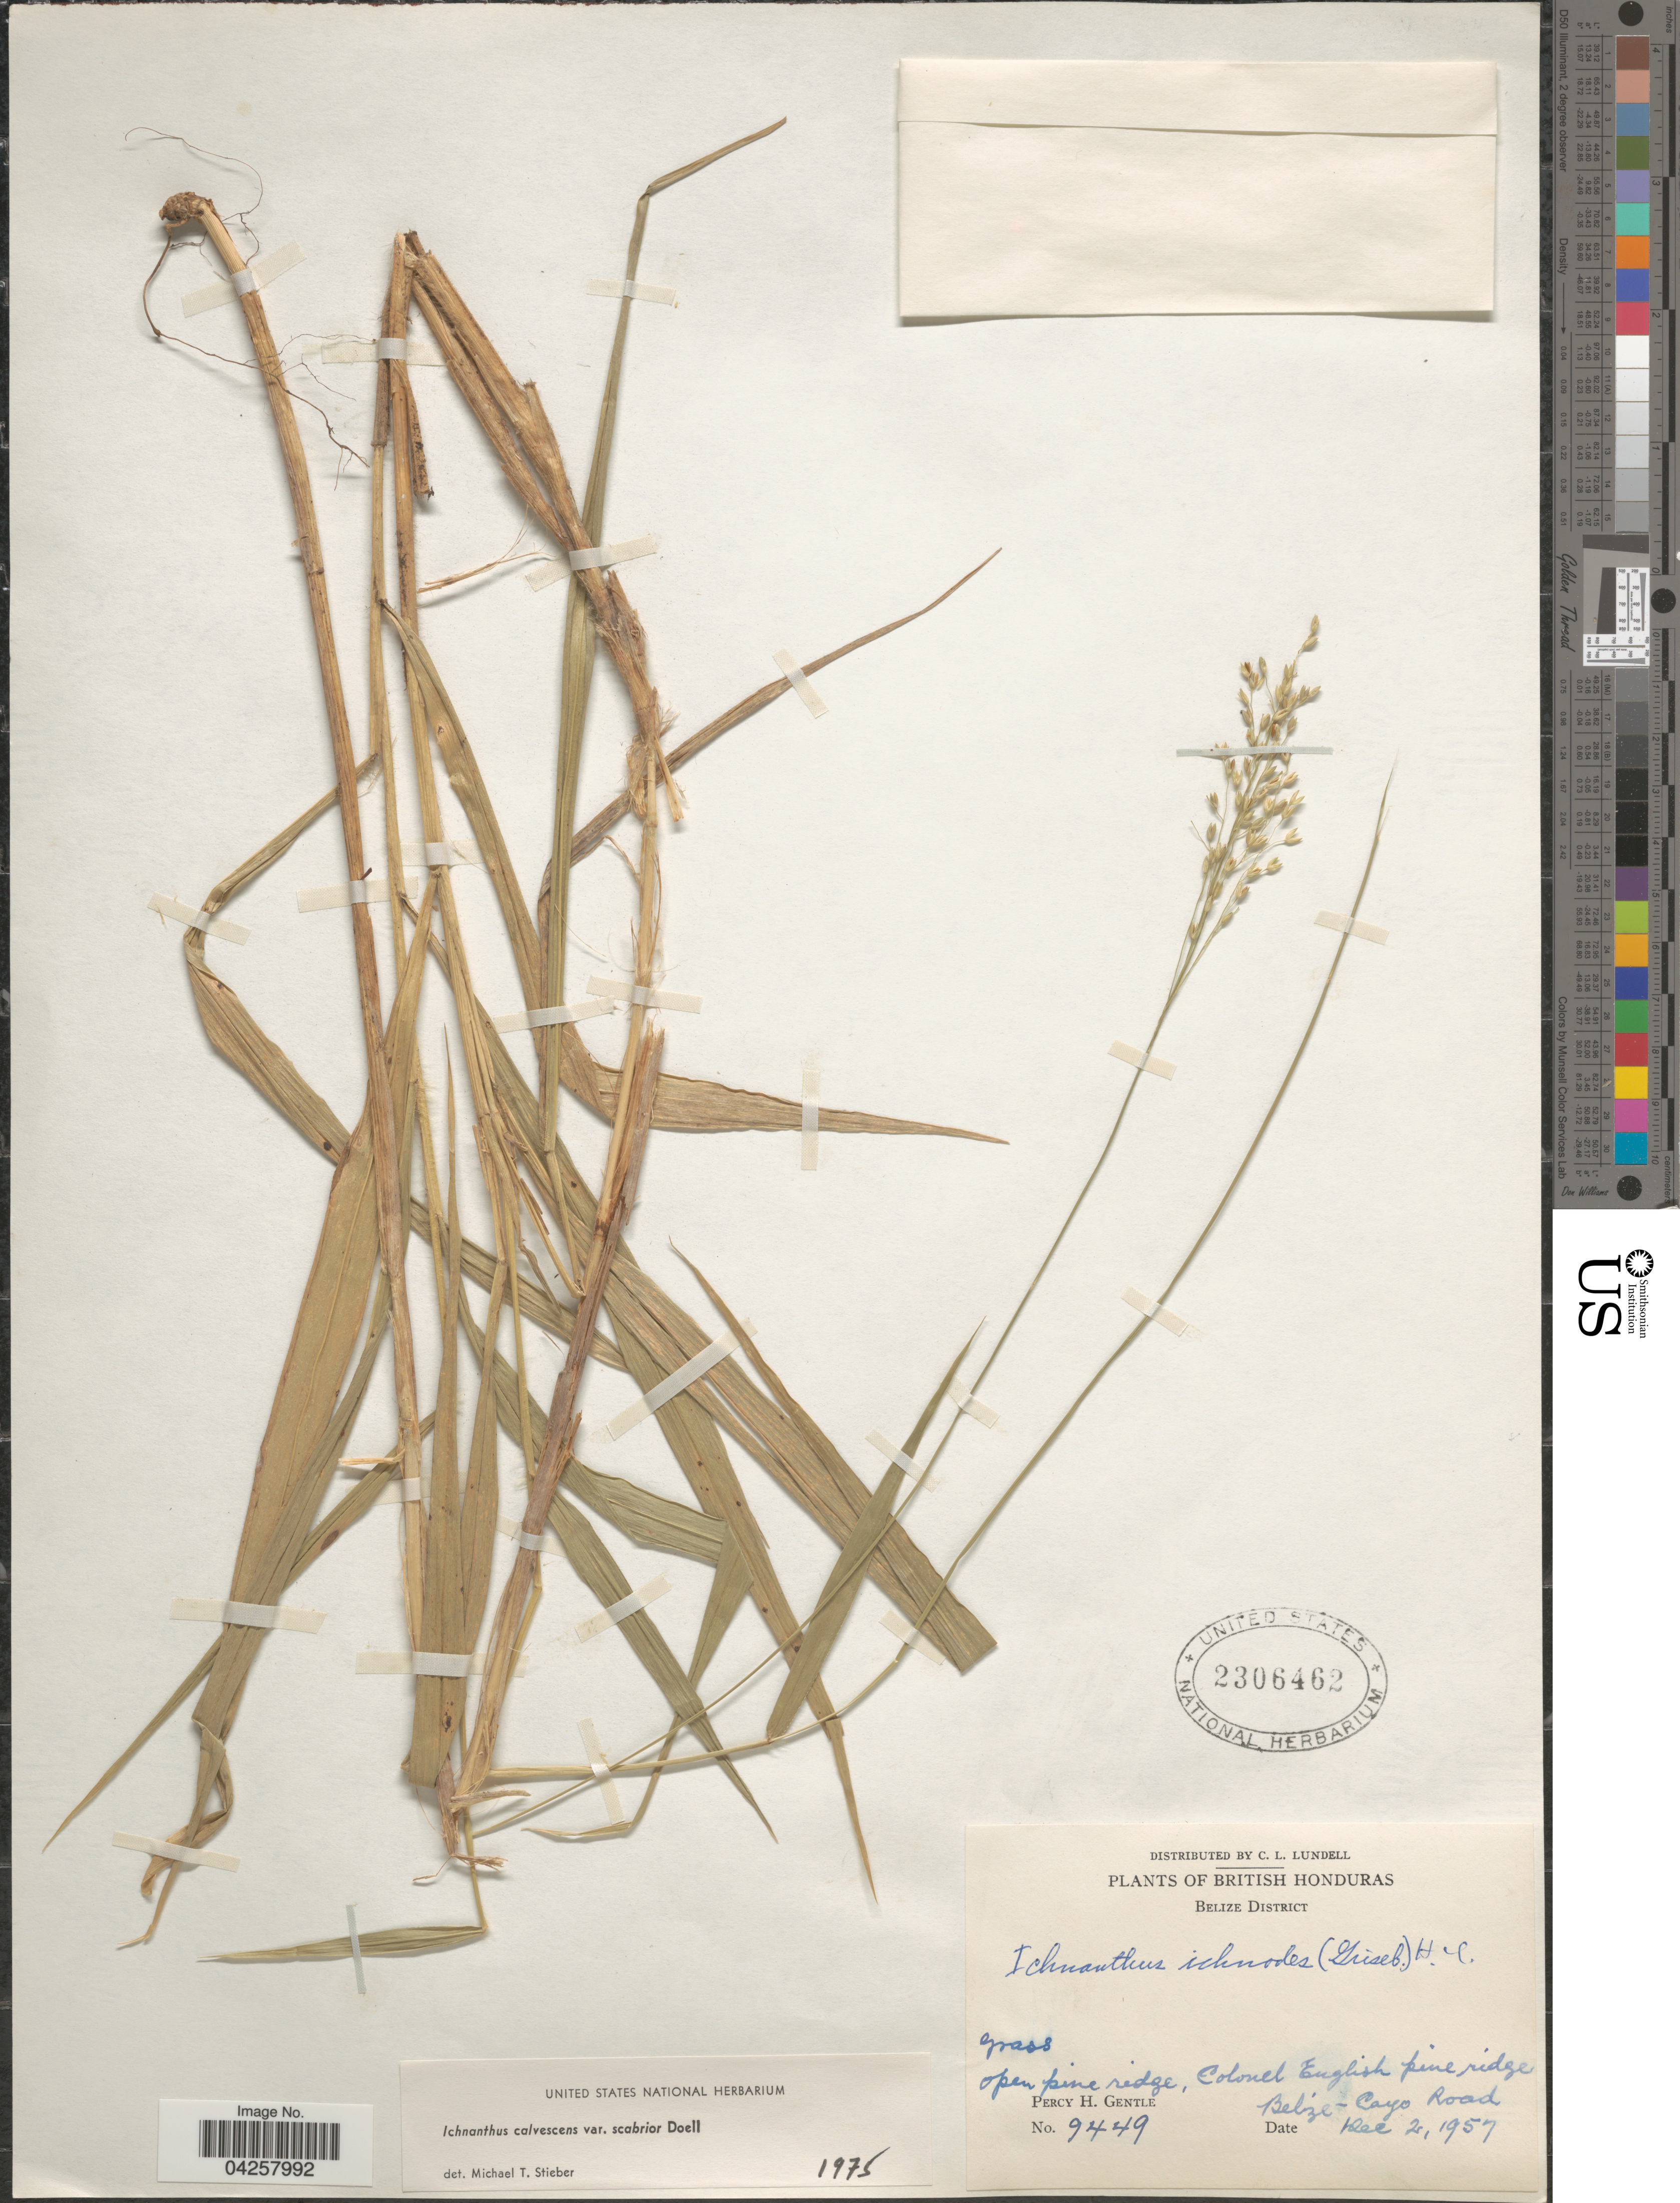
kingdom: Plantae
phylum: Tracheophyta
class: Liliopsida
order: Poales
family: Poaceae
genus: Ichnanthus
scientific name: Ichnanthus calvescens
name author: (Nees ex Trin.) Döll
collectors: P. H. Gentle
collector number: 9449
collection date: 1957-12-02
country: Belize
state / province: Belize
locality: British Honduras. Belize District. Colonel English pine ridge, Belize - Cayo Road.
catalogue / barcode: US 2306462